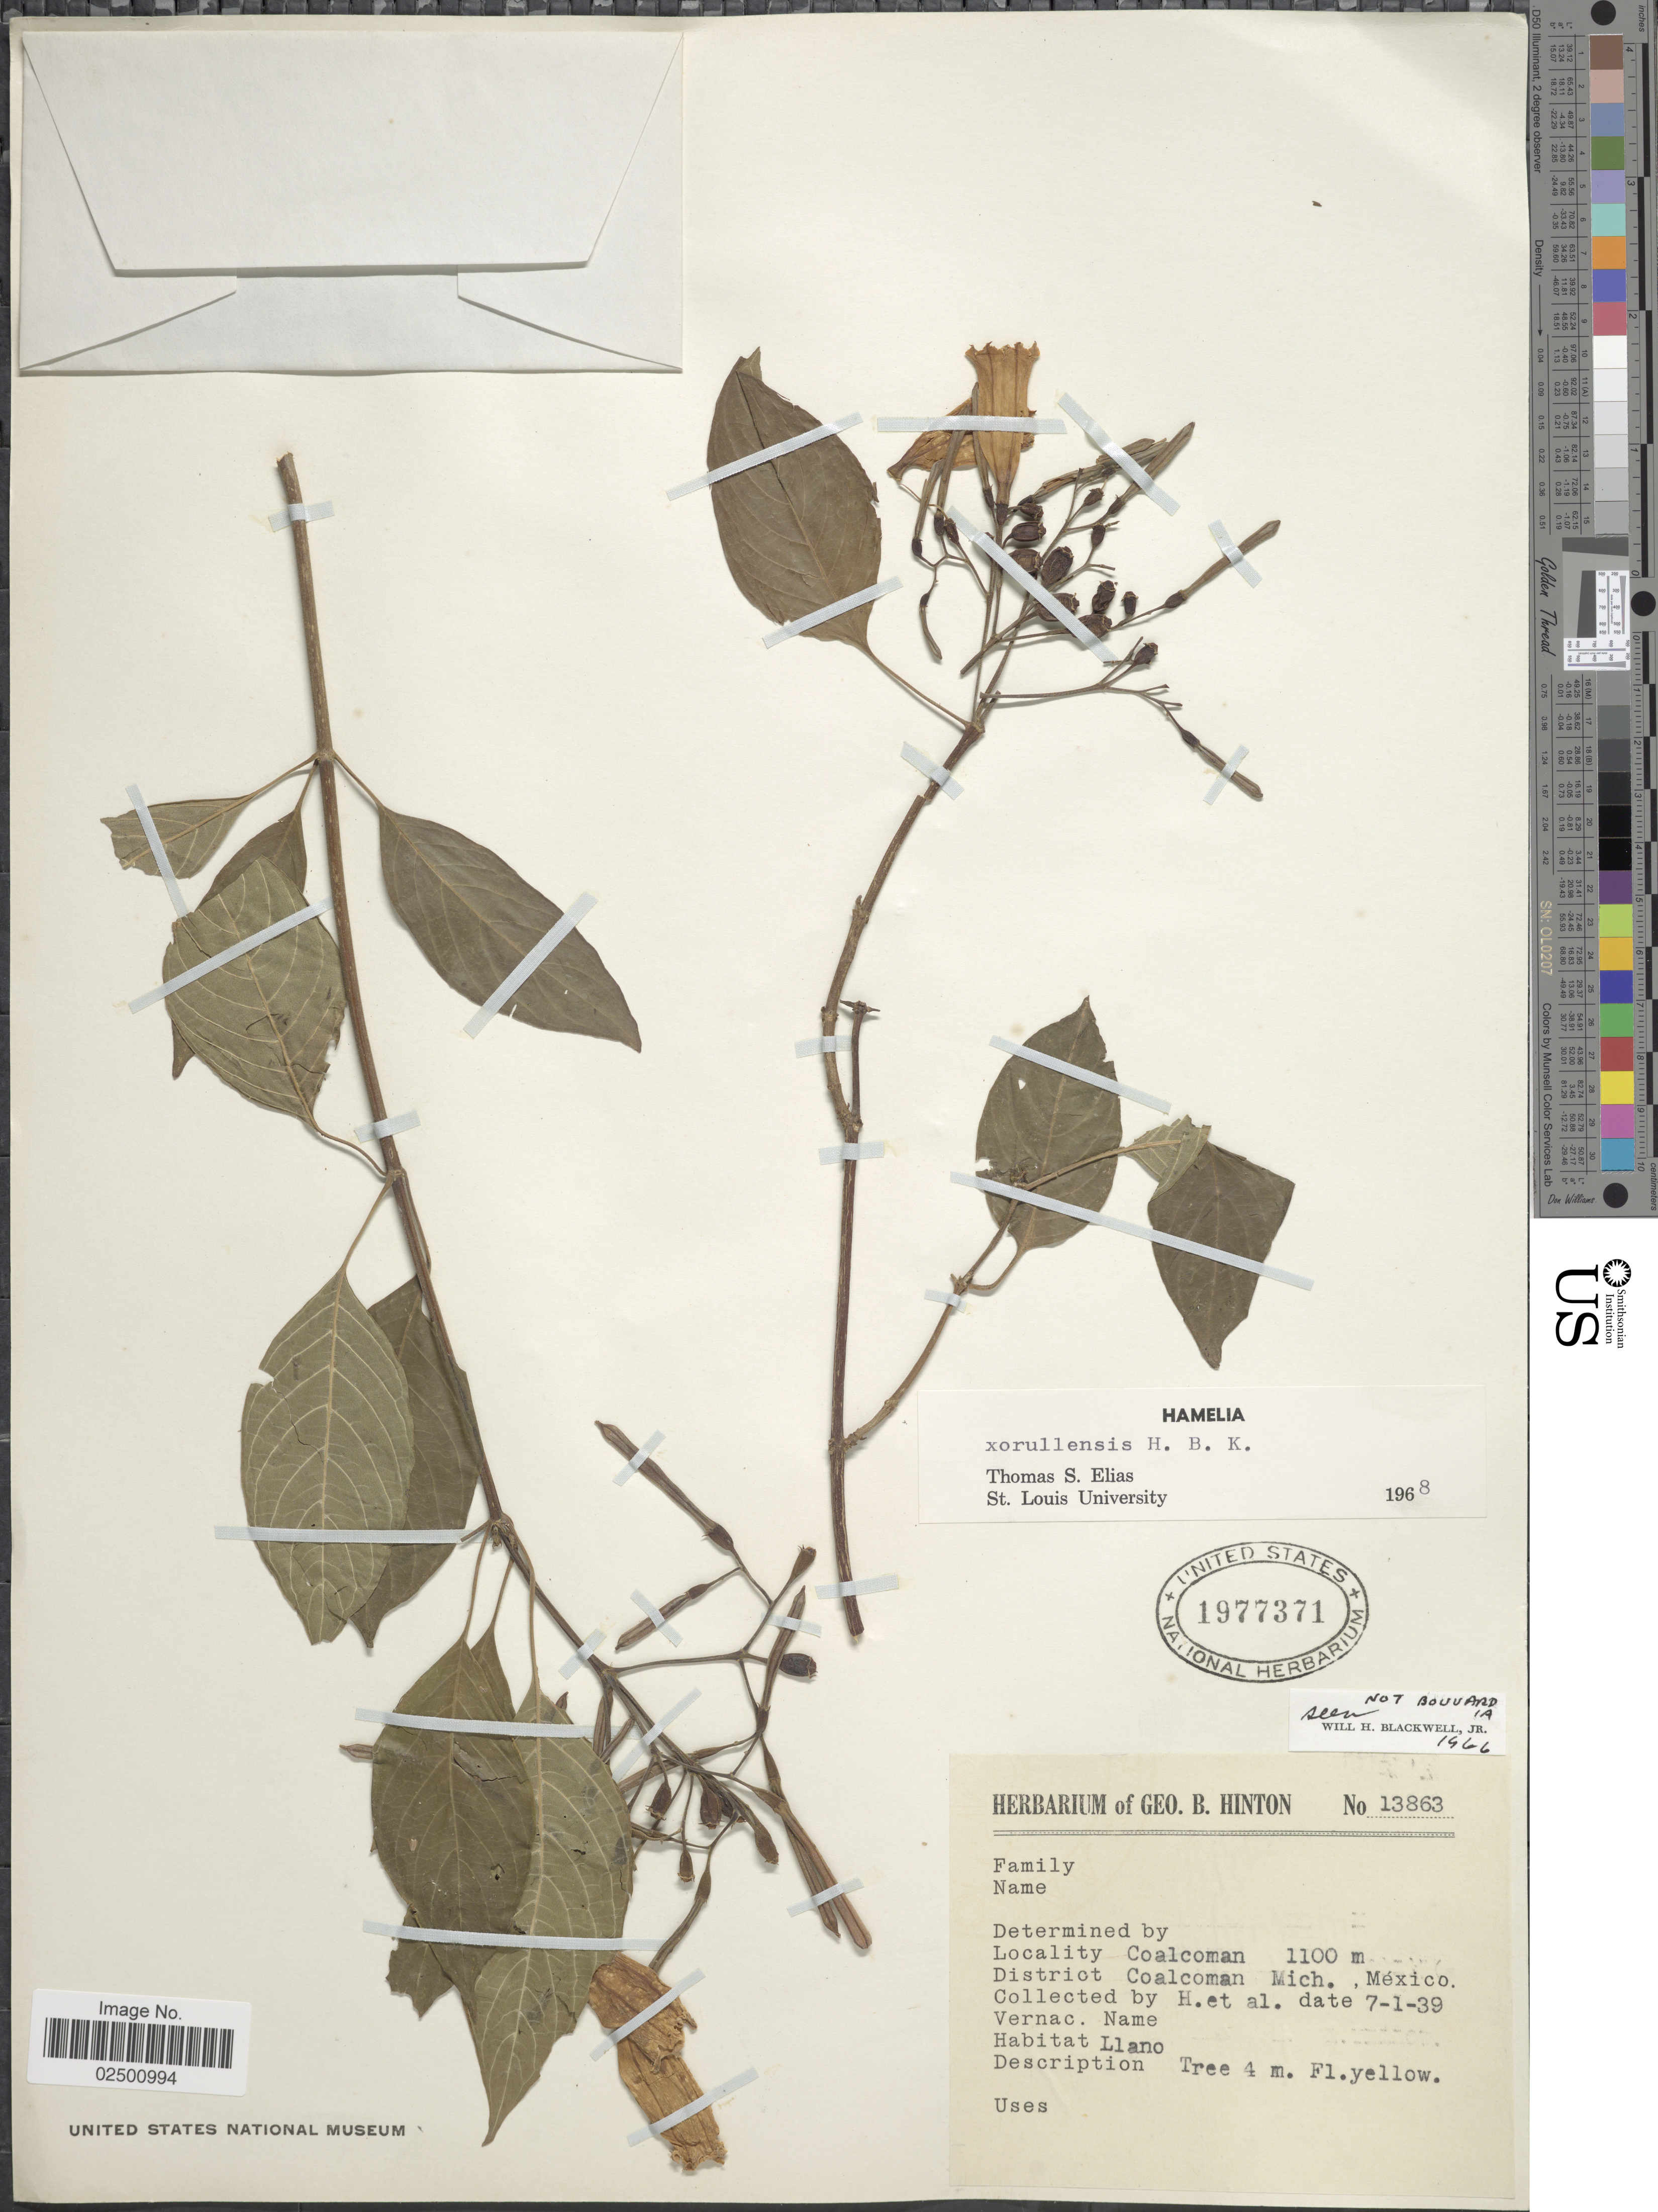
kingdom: Plantae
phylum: Tracheophyta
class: Magnoliopsida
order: Gentianales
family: Rubiaceae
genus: Hamelia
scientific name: Hamelia xorullensis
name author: Kunth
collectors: G. B. Hinton & et al.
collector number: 13863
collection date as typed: Transcribed d/m/y: 1/7/39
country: Mexico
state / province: Michoacán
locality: Coalcoman. District Coalcoman, Mich., Mexico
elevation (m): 1100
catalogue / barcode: US 1977371